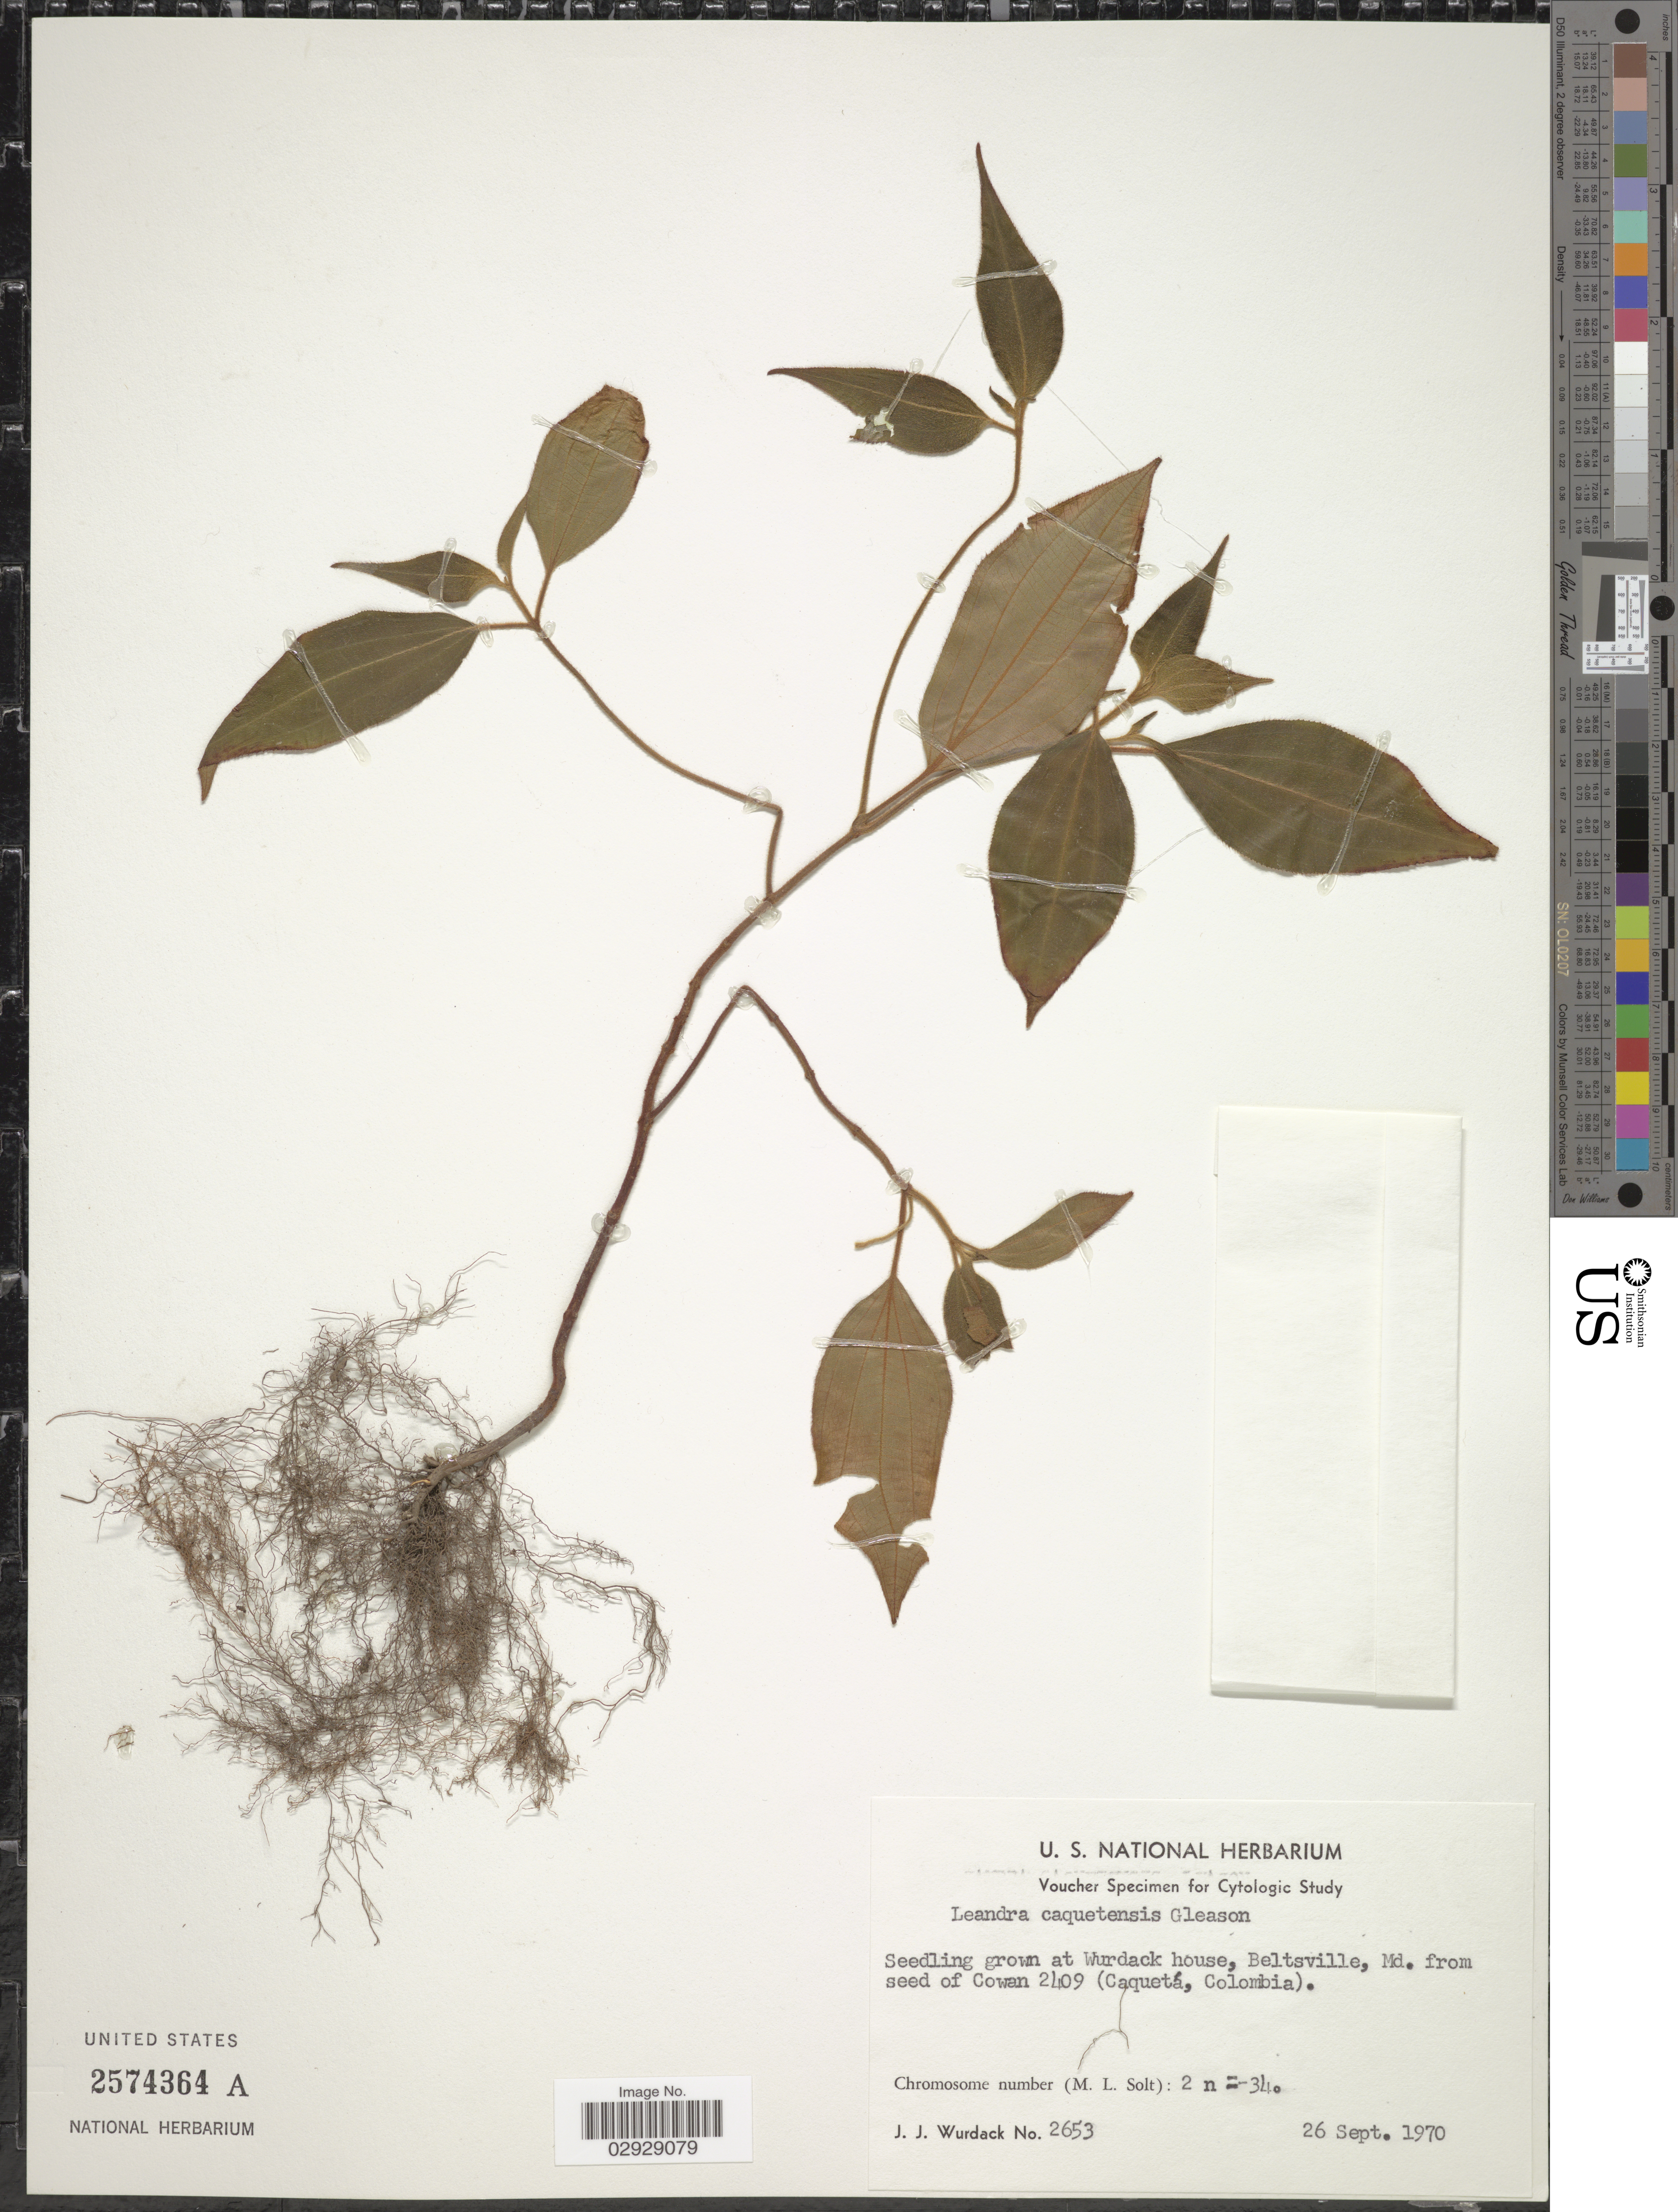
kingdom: Plantae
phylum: Tracheophyta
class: Magnoliopsida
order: Myrtales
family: Melastomataceae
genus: Leandra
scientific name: Leandra caquetensis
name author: Gleason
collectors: J. J. Wurdack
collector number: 2653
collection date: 1970-09-26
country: United States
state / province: Maryland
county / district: Prince George's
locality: At Wurdack house, Beltsville, Md.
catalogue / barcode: US 2574364A